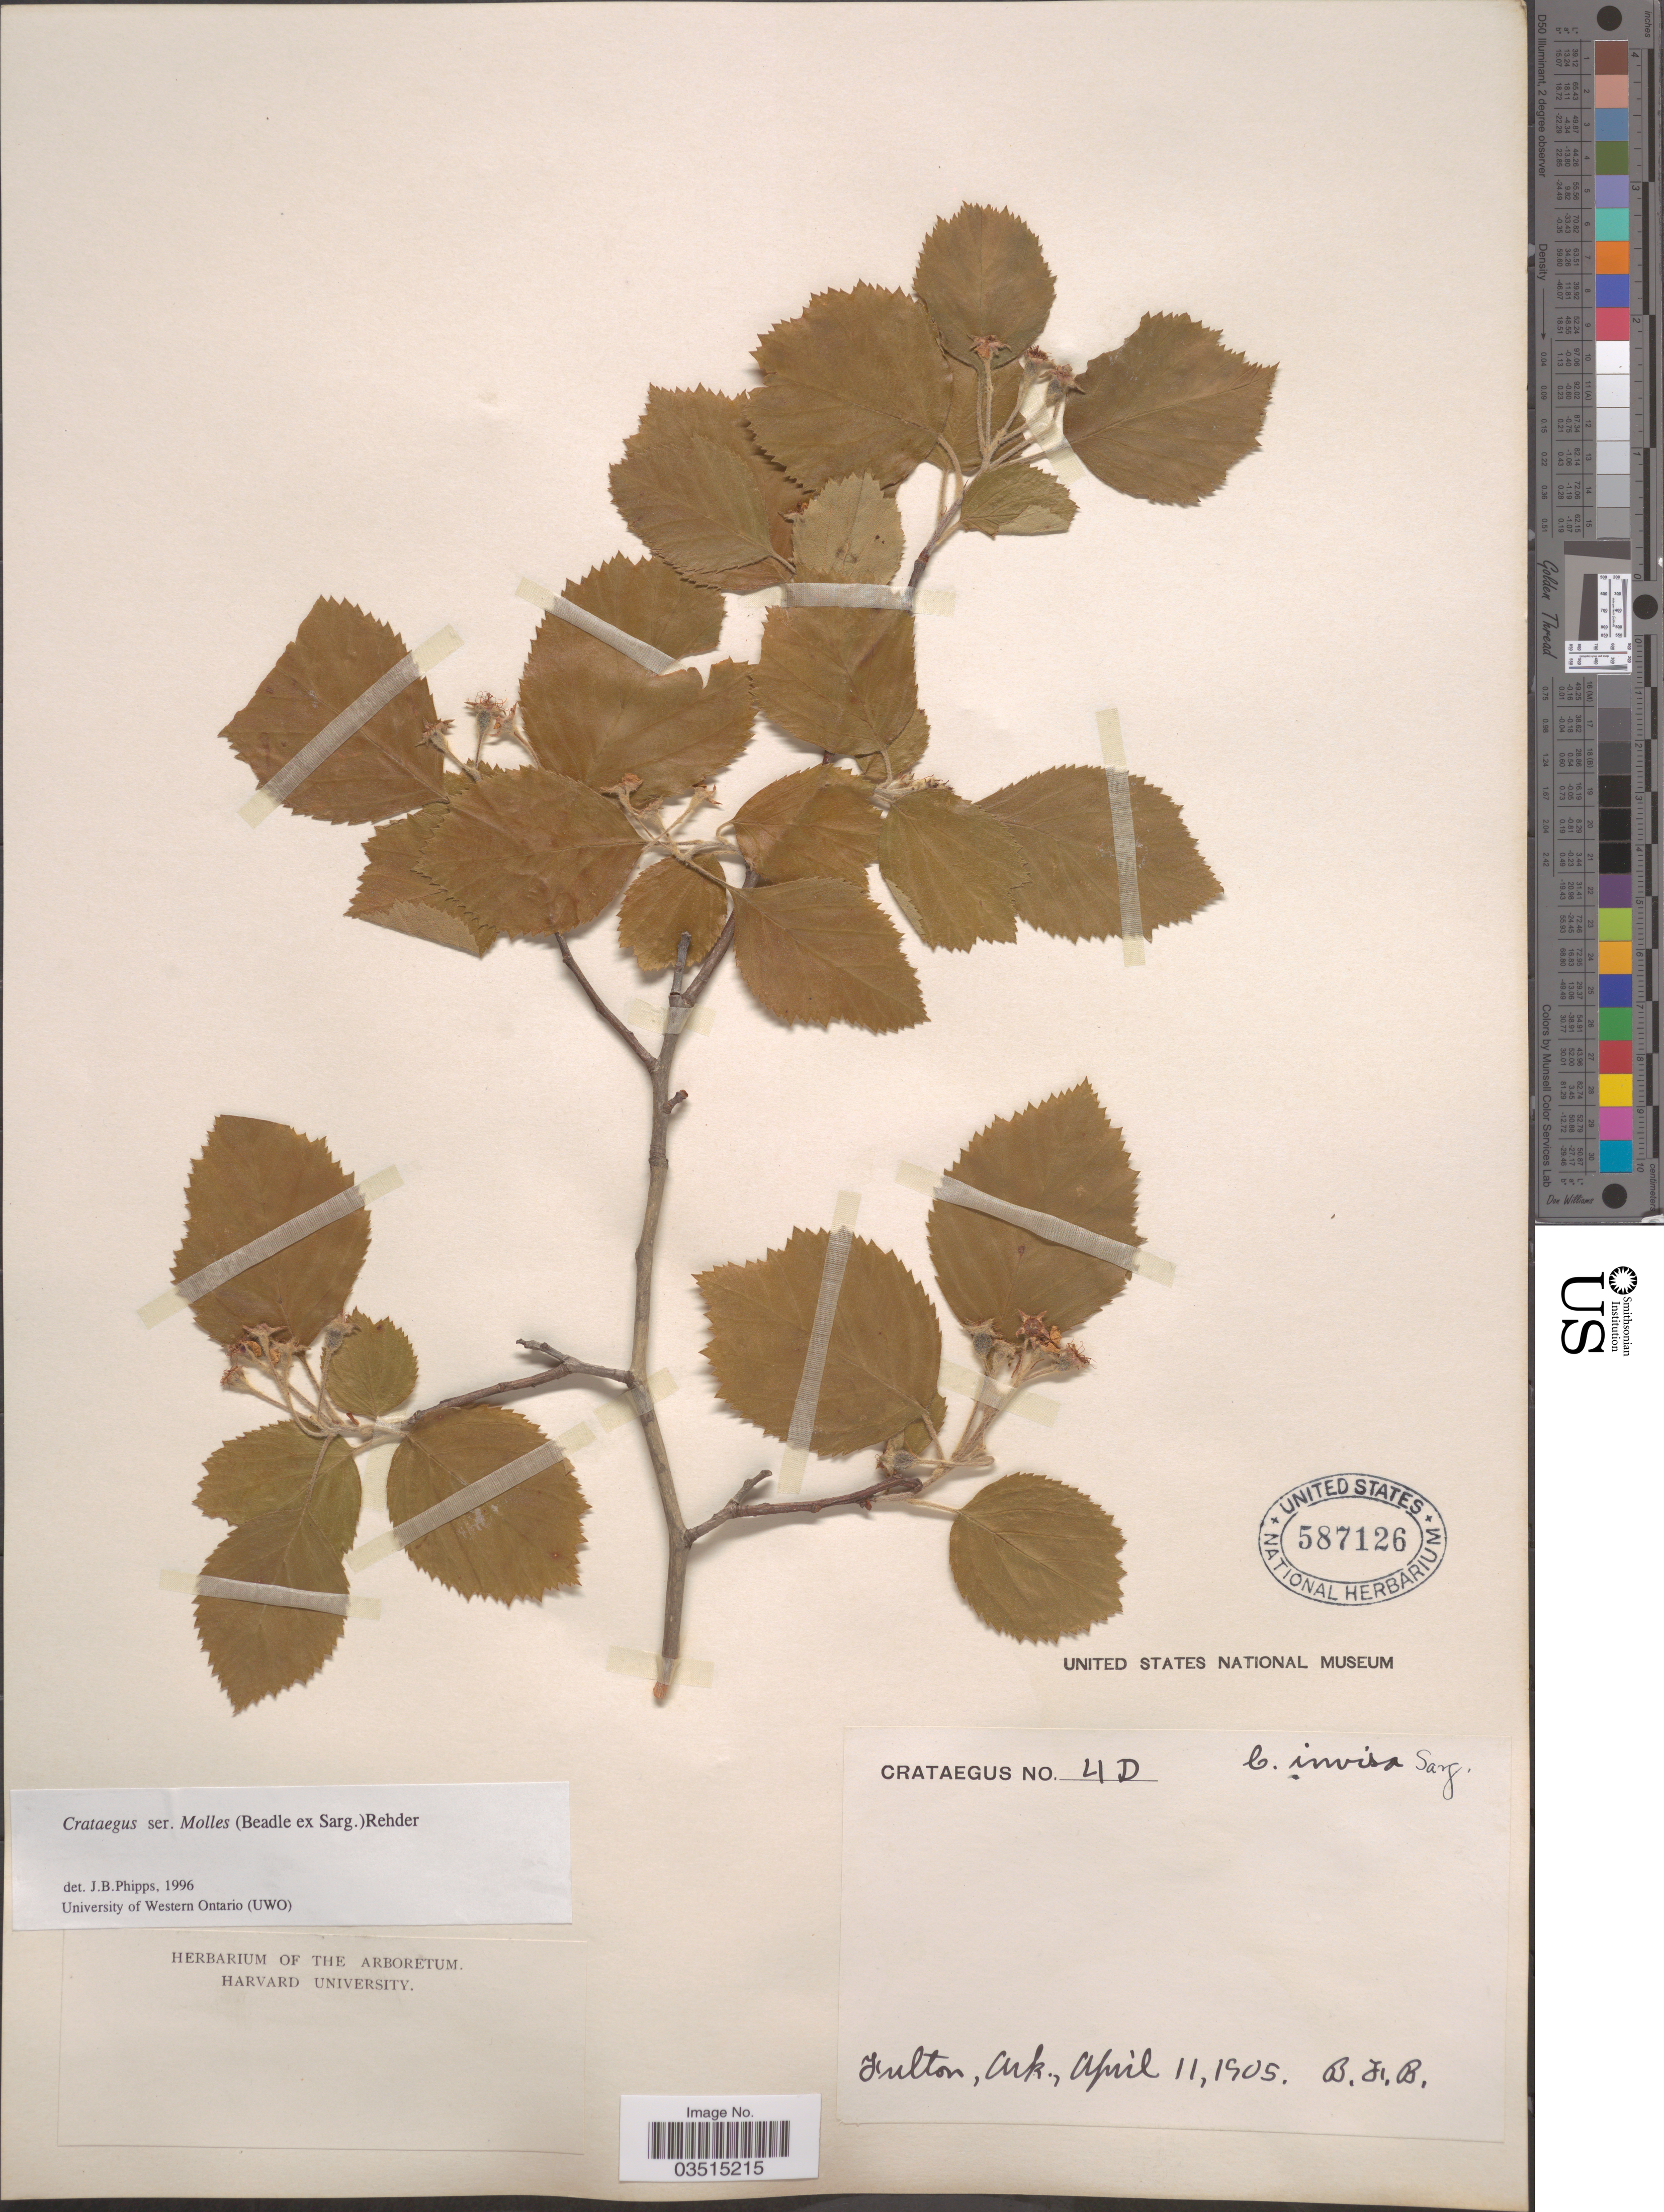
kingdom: Plantae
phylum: Tracheophyta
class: Magnoliopsida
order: Rosales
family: Rosaceae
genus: Crataegus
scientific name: Crataegus invisa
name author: Sarg.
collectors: B. F. B.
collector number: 4D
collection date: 1905-04-11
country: United States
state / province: Arkansas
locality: Fulton.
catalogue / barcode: US 587126